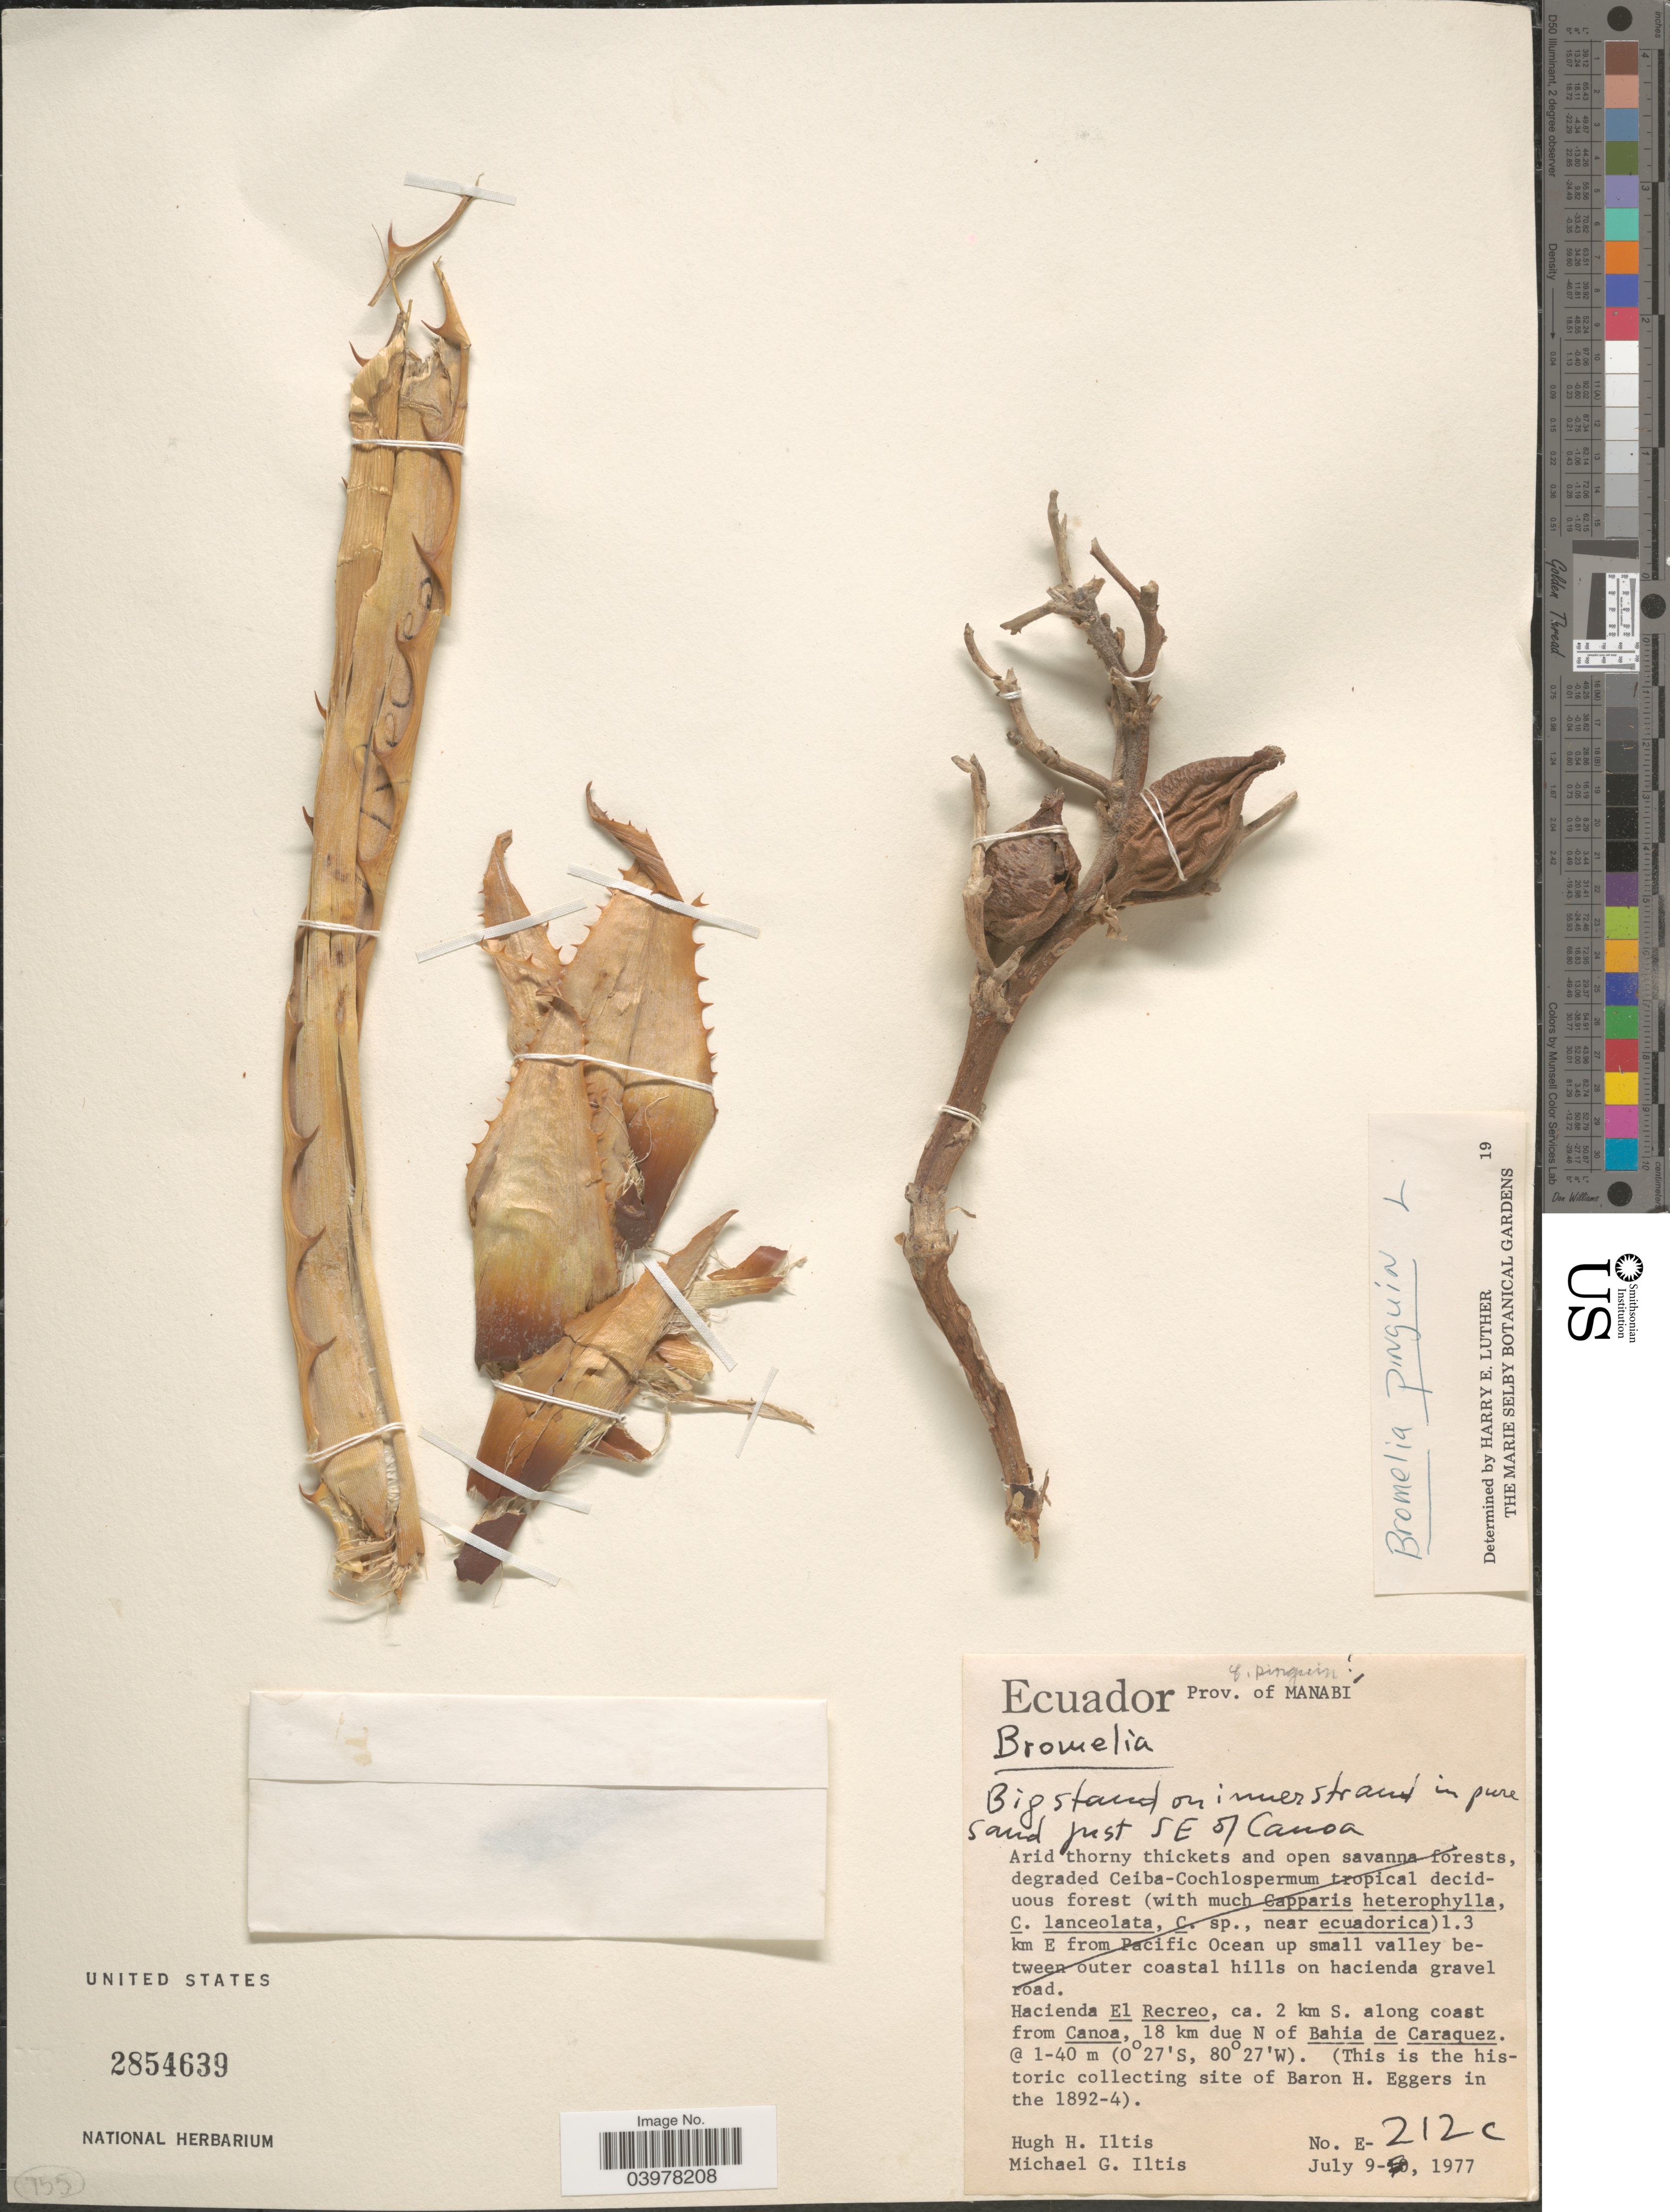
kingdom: Plantae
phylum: Tracheophyta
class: Liliopsida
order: Poales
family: Bromeliaceae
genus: Bromelia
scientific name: Bromelia pinguin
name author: L.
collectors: H. Iltis & M. G. Iltis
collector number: E-212c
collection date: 1977-07-09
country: Ecuador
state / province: Manabí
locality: Hacienda El Recreo, ca. 2 km S. along coast from Canoa, 18 km due N of Bahia de Caraquez.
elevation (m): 1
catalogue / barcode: US 2854639